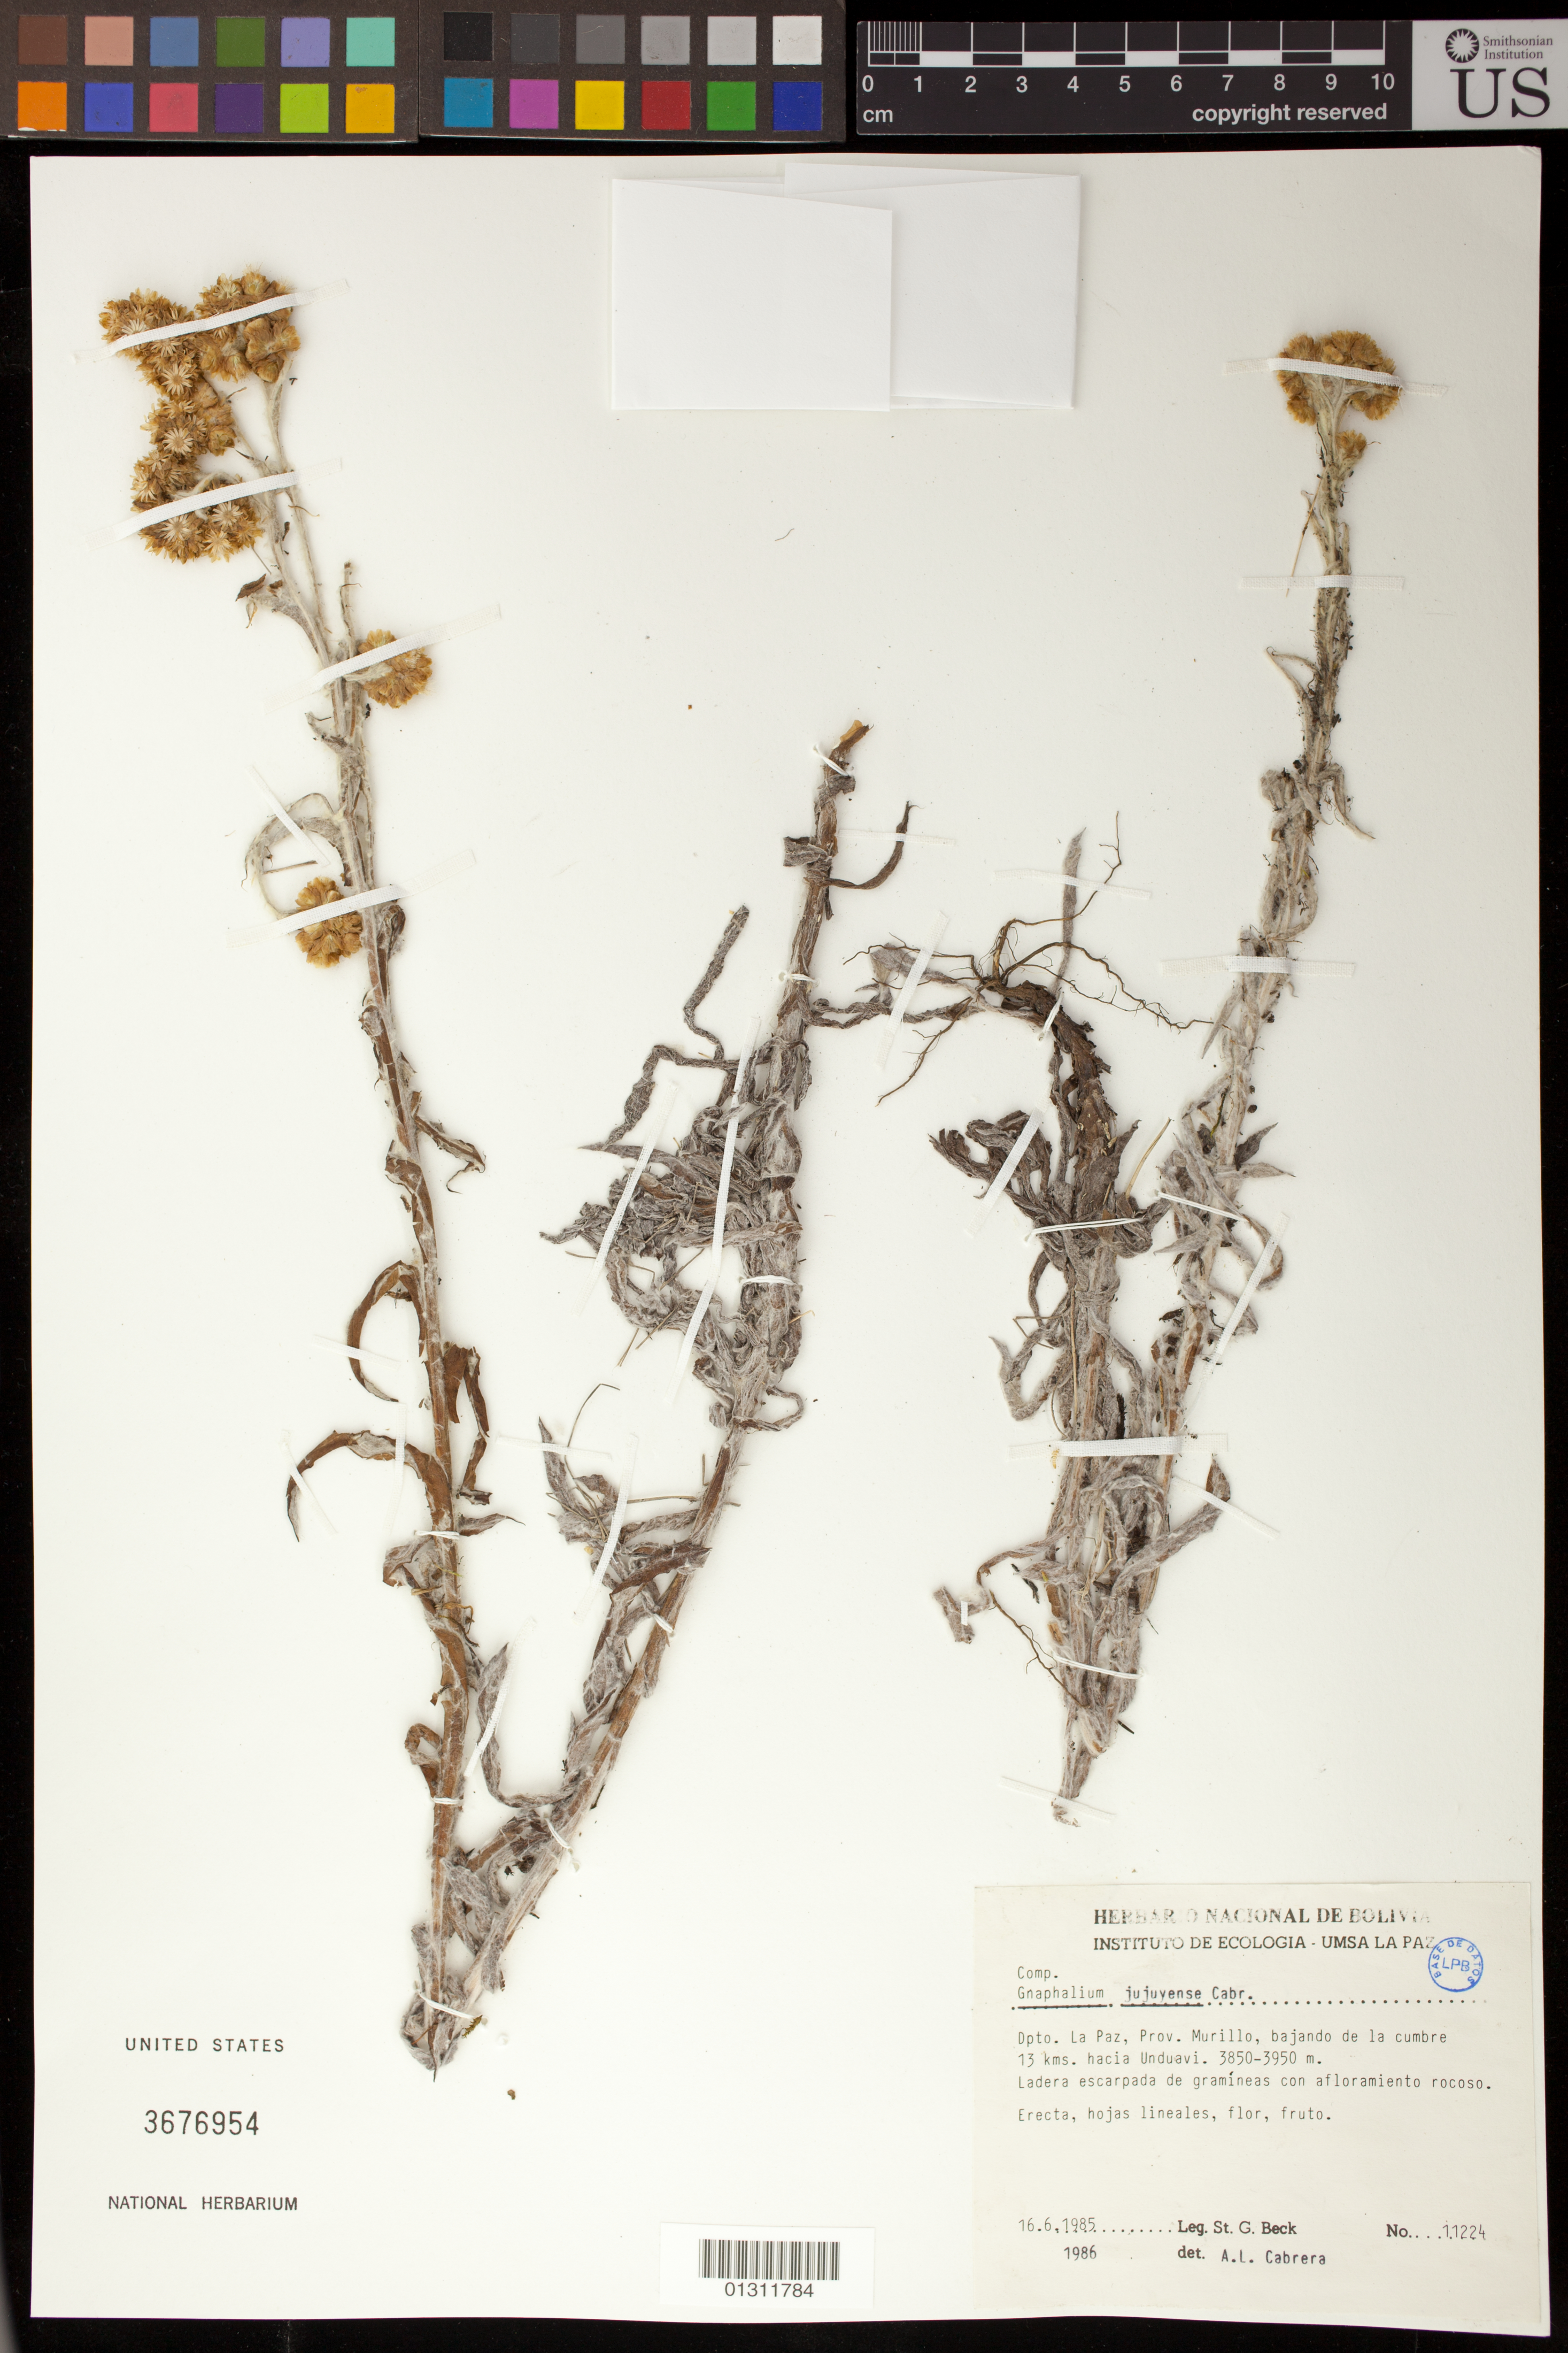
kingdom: Plantae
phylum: Tracheophyta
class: Magnoliopsida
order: Asterales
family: Asteraceae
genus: Gnaphalium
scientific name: Gnaphalium jujuyense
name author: Cabrera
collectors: S. G. Beck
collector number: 11224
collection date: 1985-06-16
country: Bolivia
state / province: La Paz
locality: Dpto. La Paz, Prov. Murillo, bajando de la cumbre 13 kms. hacia Unduavi.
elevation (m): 3850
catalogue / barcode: US 3676954